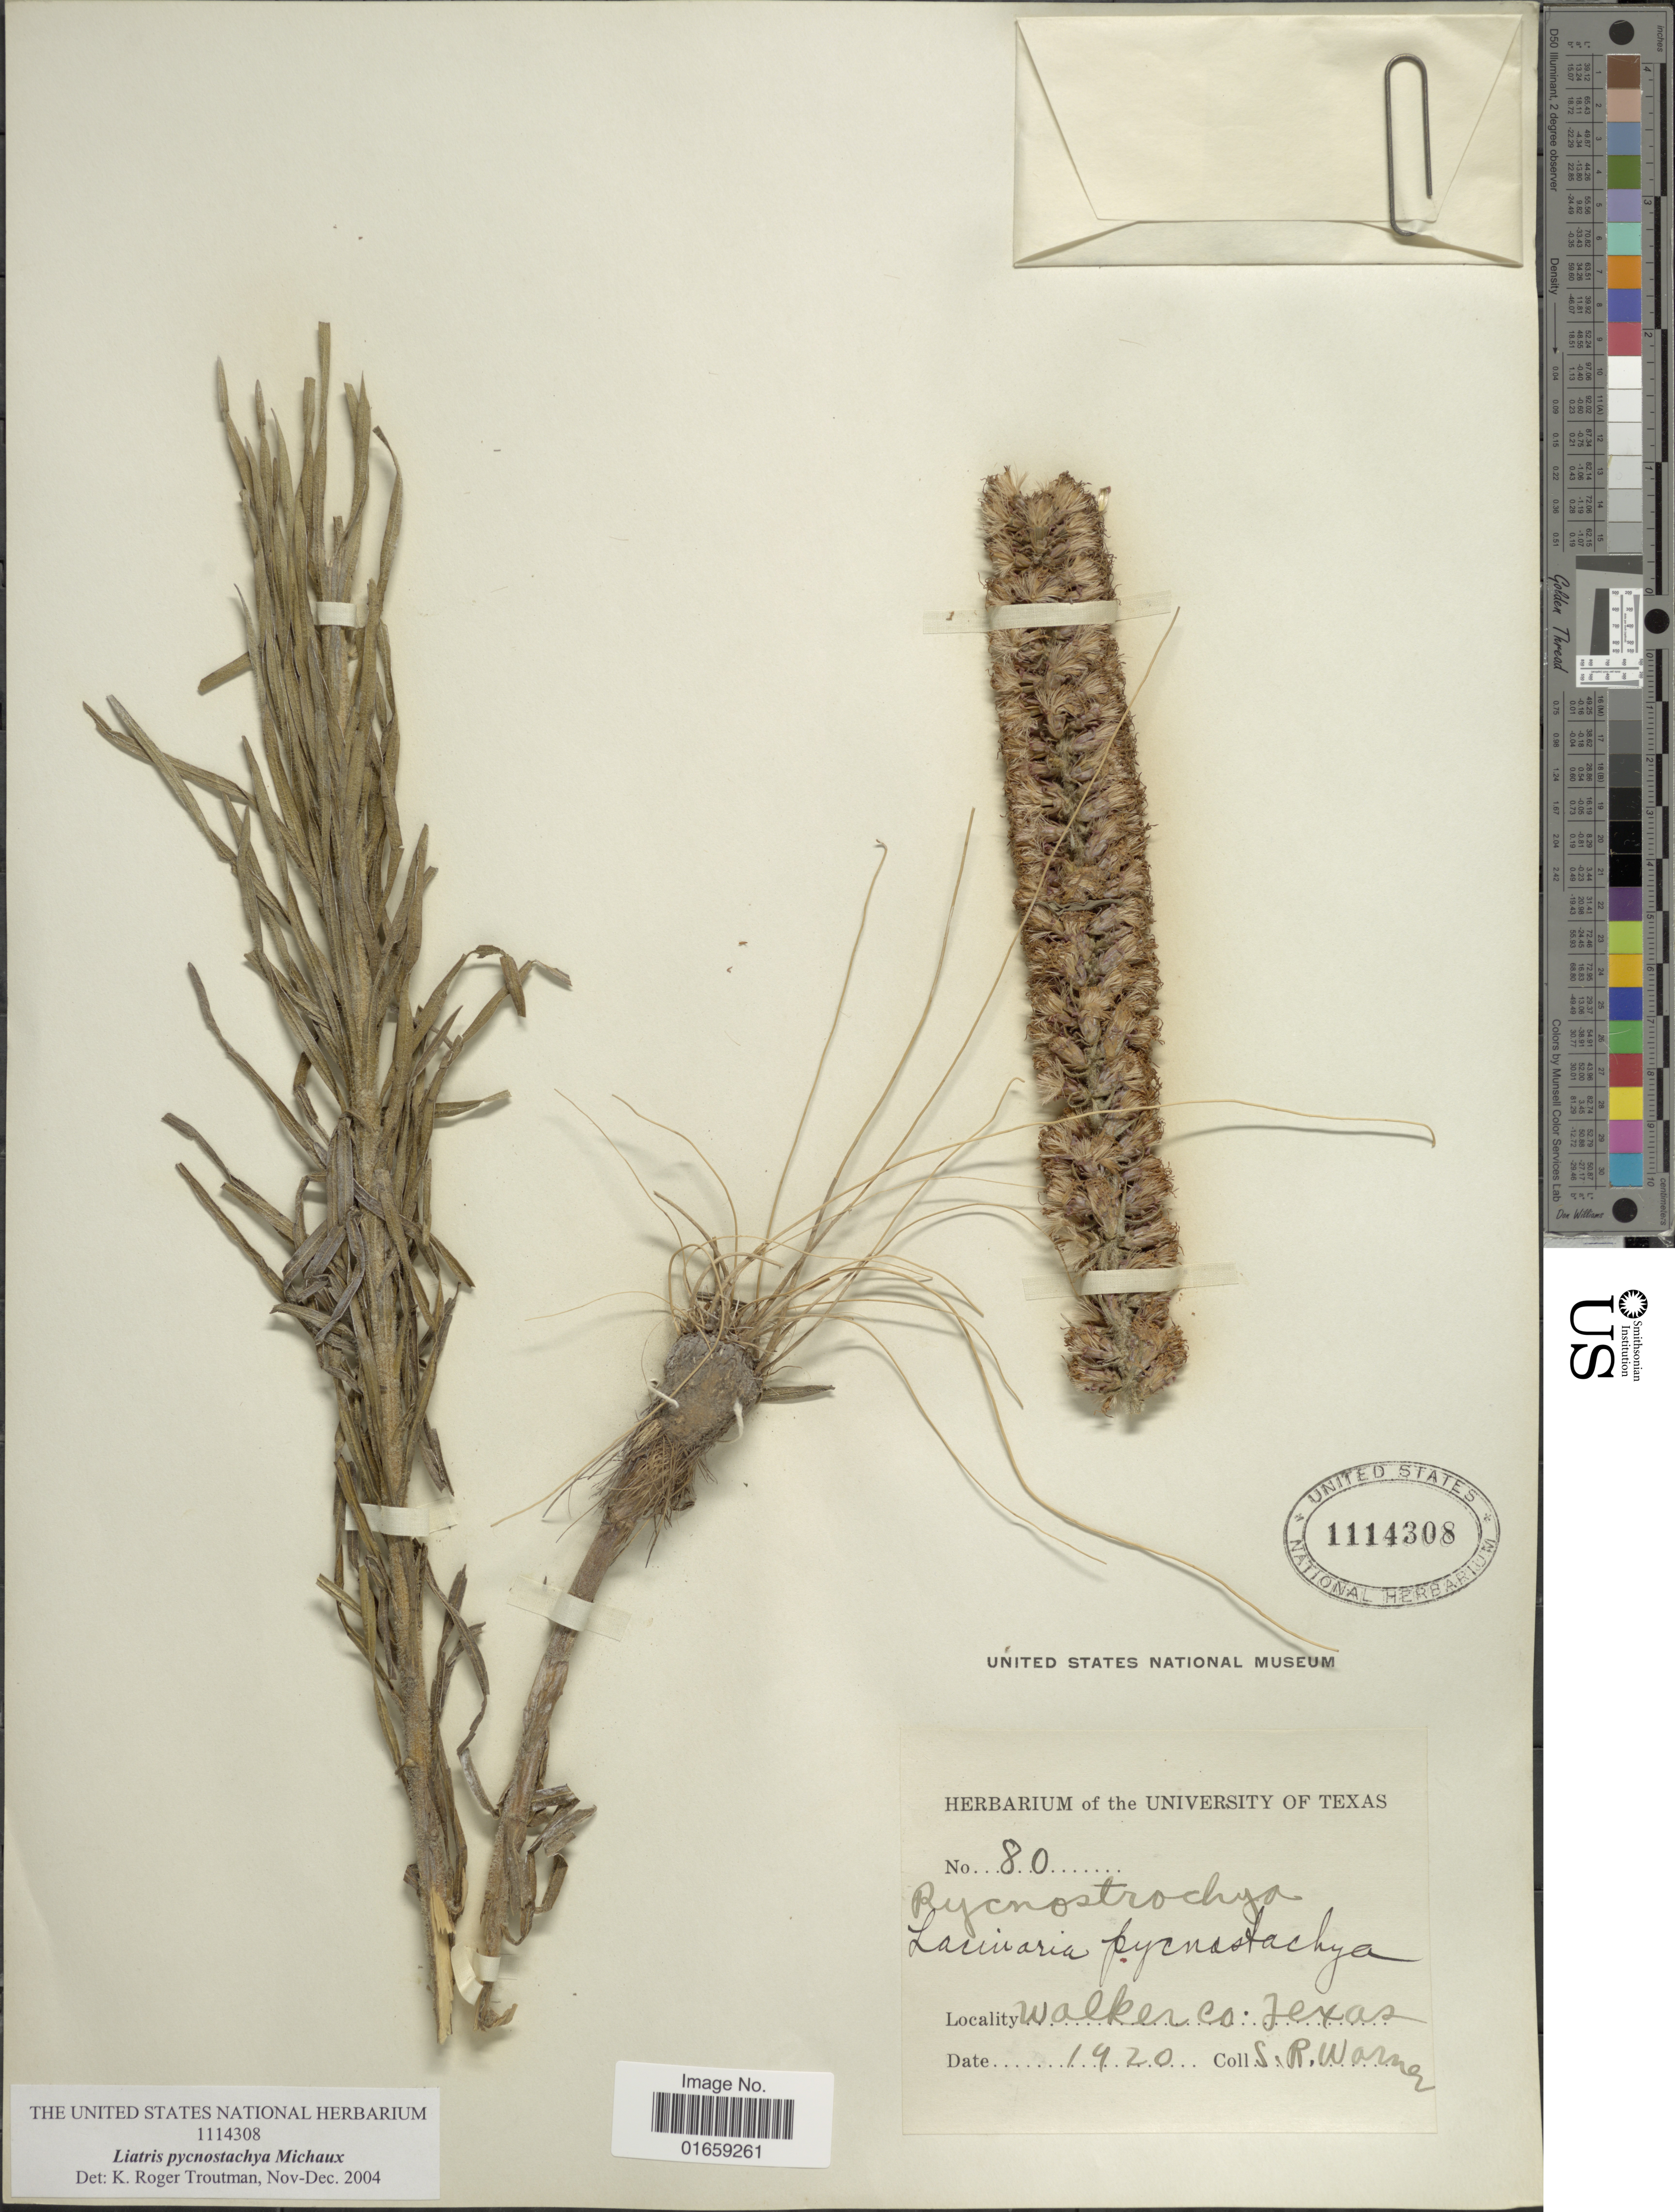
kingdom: Plantae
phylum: Tracheophyta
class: Magnoliopsida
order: Asterales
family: Asteraceae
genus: Liatris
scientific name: Liatris pycnostachya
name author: Michx.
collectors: S. Warner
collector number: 80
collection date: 1920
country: United States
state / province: Texas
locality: Walker Co., Texas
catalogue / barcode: US 1114308